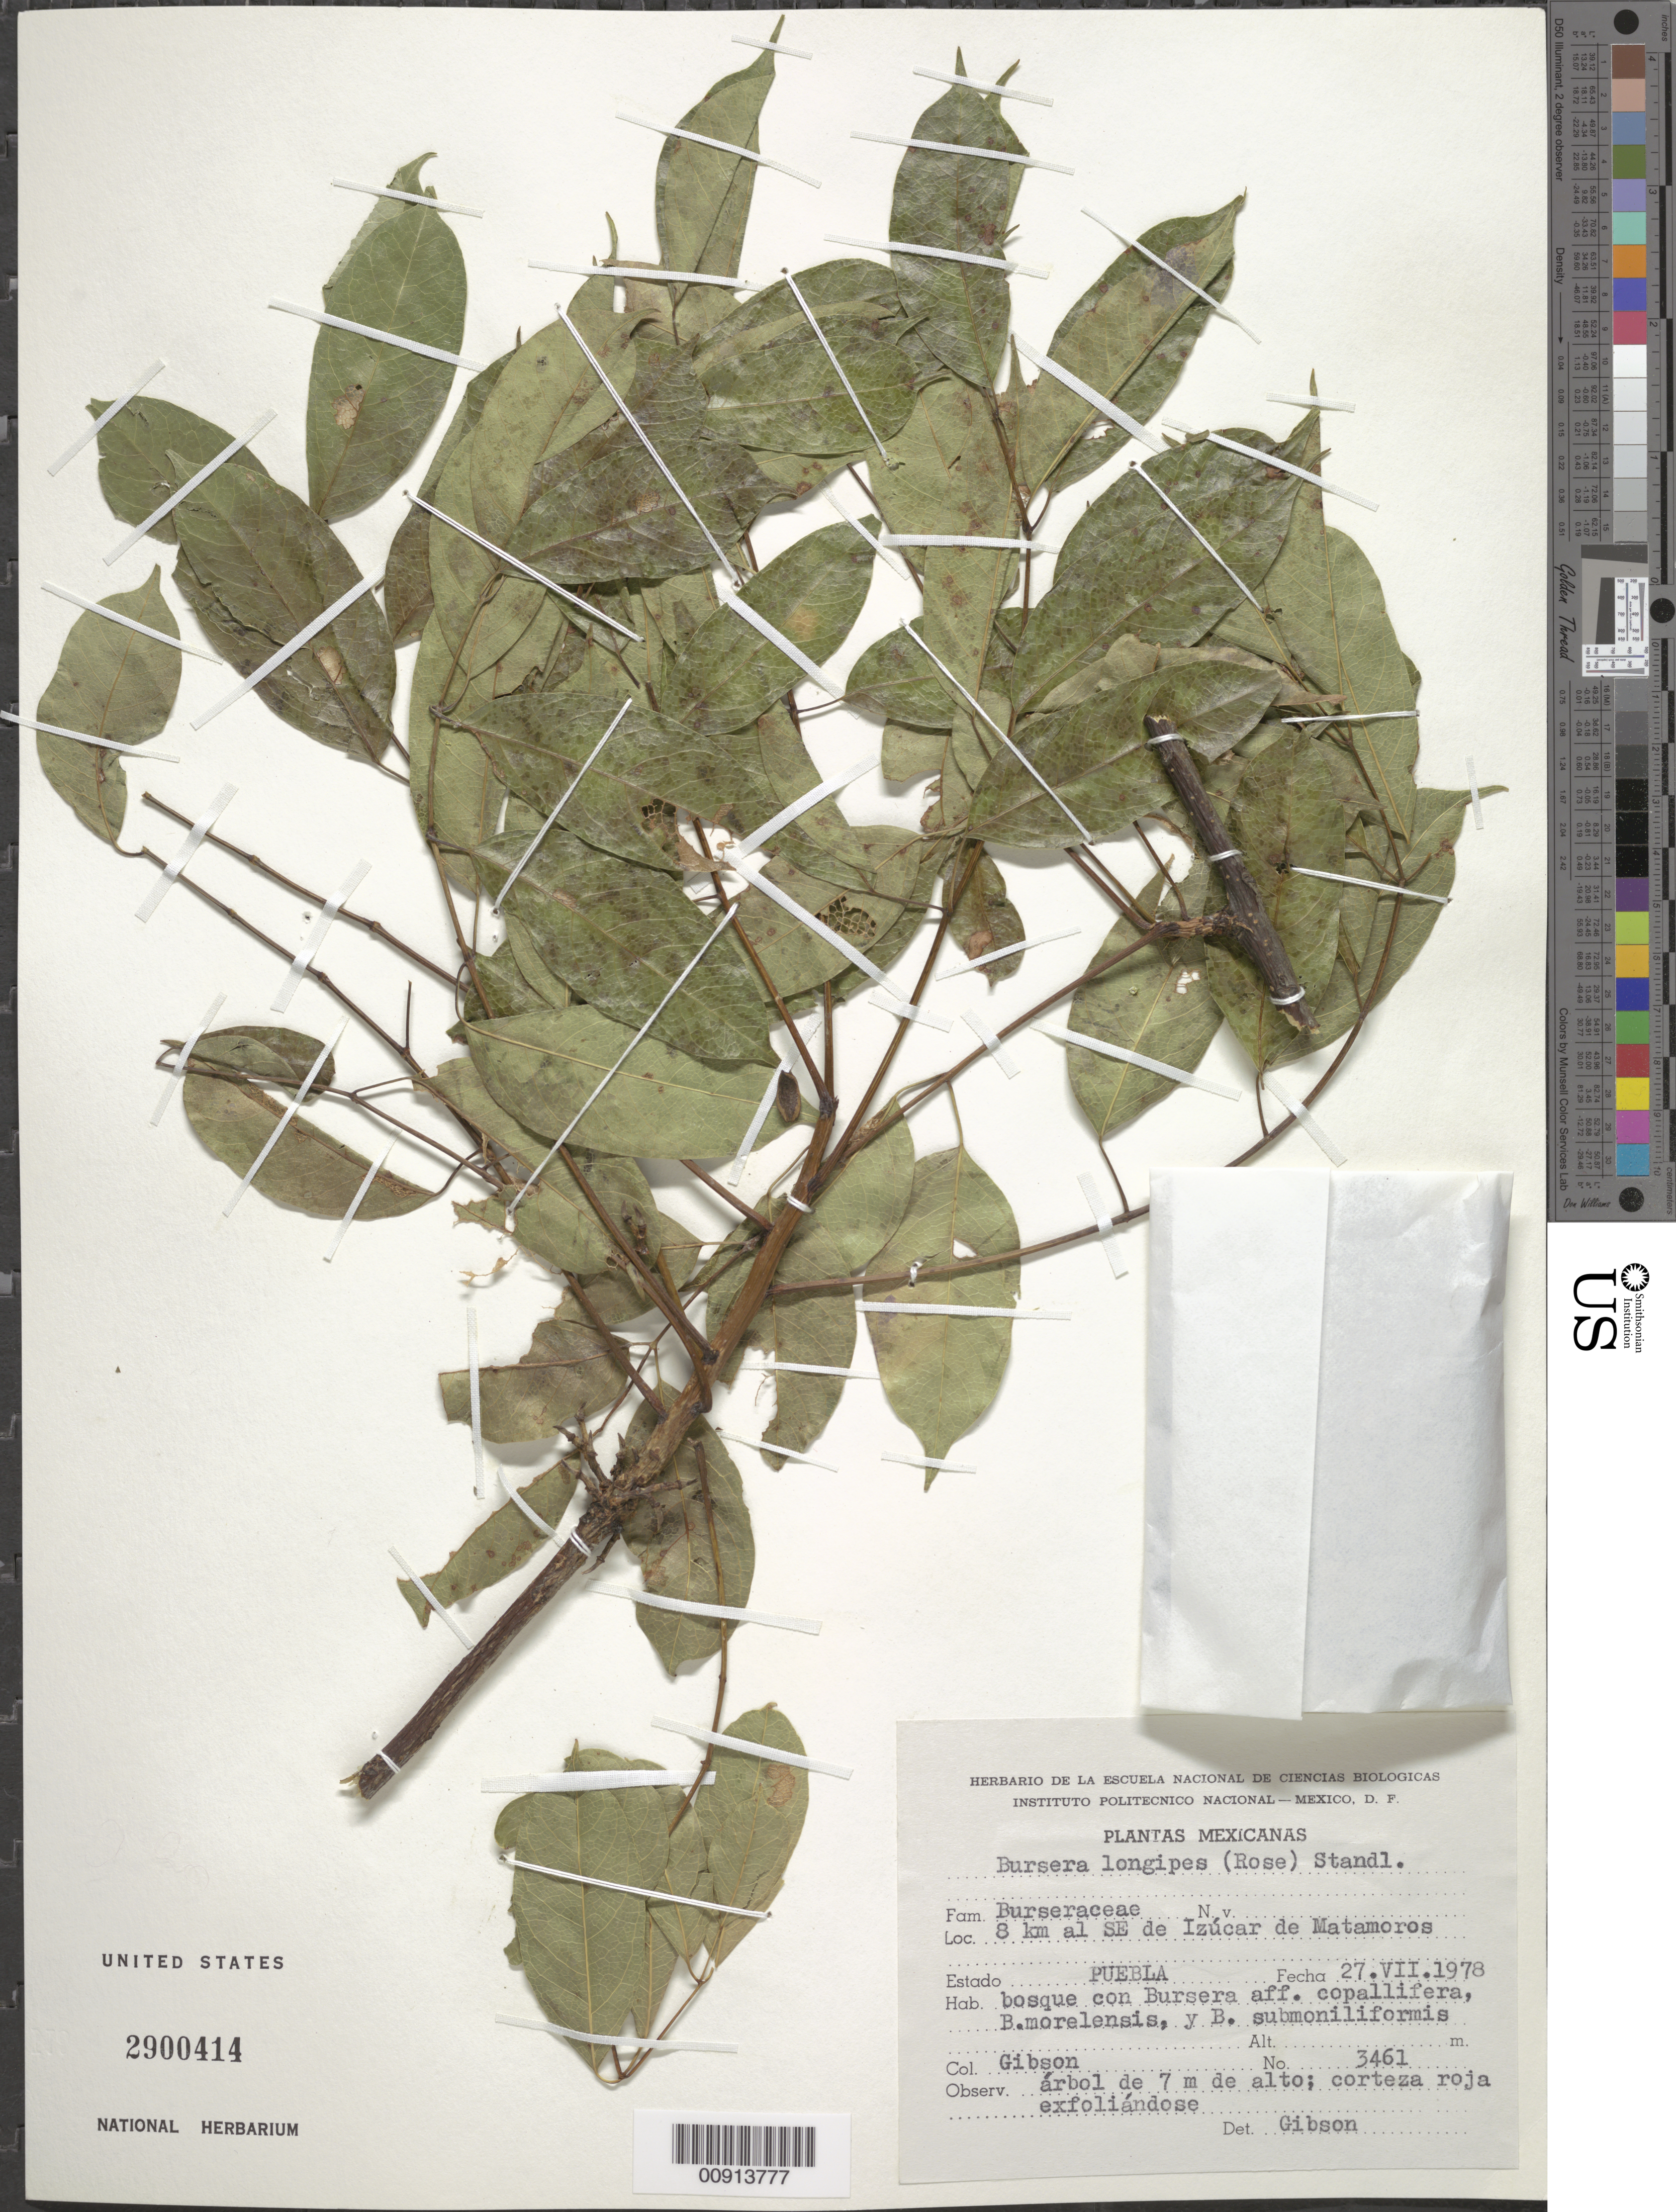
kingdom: Plantae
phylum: Tracheophyta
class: Magnoliopsida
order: Sapindales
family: Burseraceae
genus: Bursera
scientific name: Bursera longipes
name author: (Rose) Standl.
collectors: -- Gibson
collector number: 3461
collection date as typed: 27 Jul 1978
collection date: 1978-07-27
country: Mexico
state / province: Puebla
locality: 8 km al SE de Izúcar de Matamoros. State of Puebla.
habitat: Bosque de Bursera aff. Copallifera, B. morelensis y B. submoniliformis.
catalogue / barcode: US 2900414